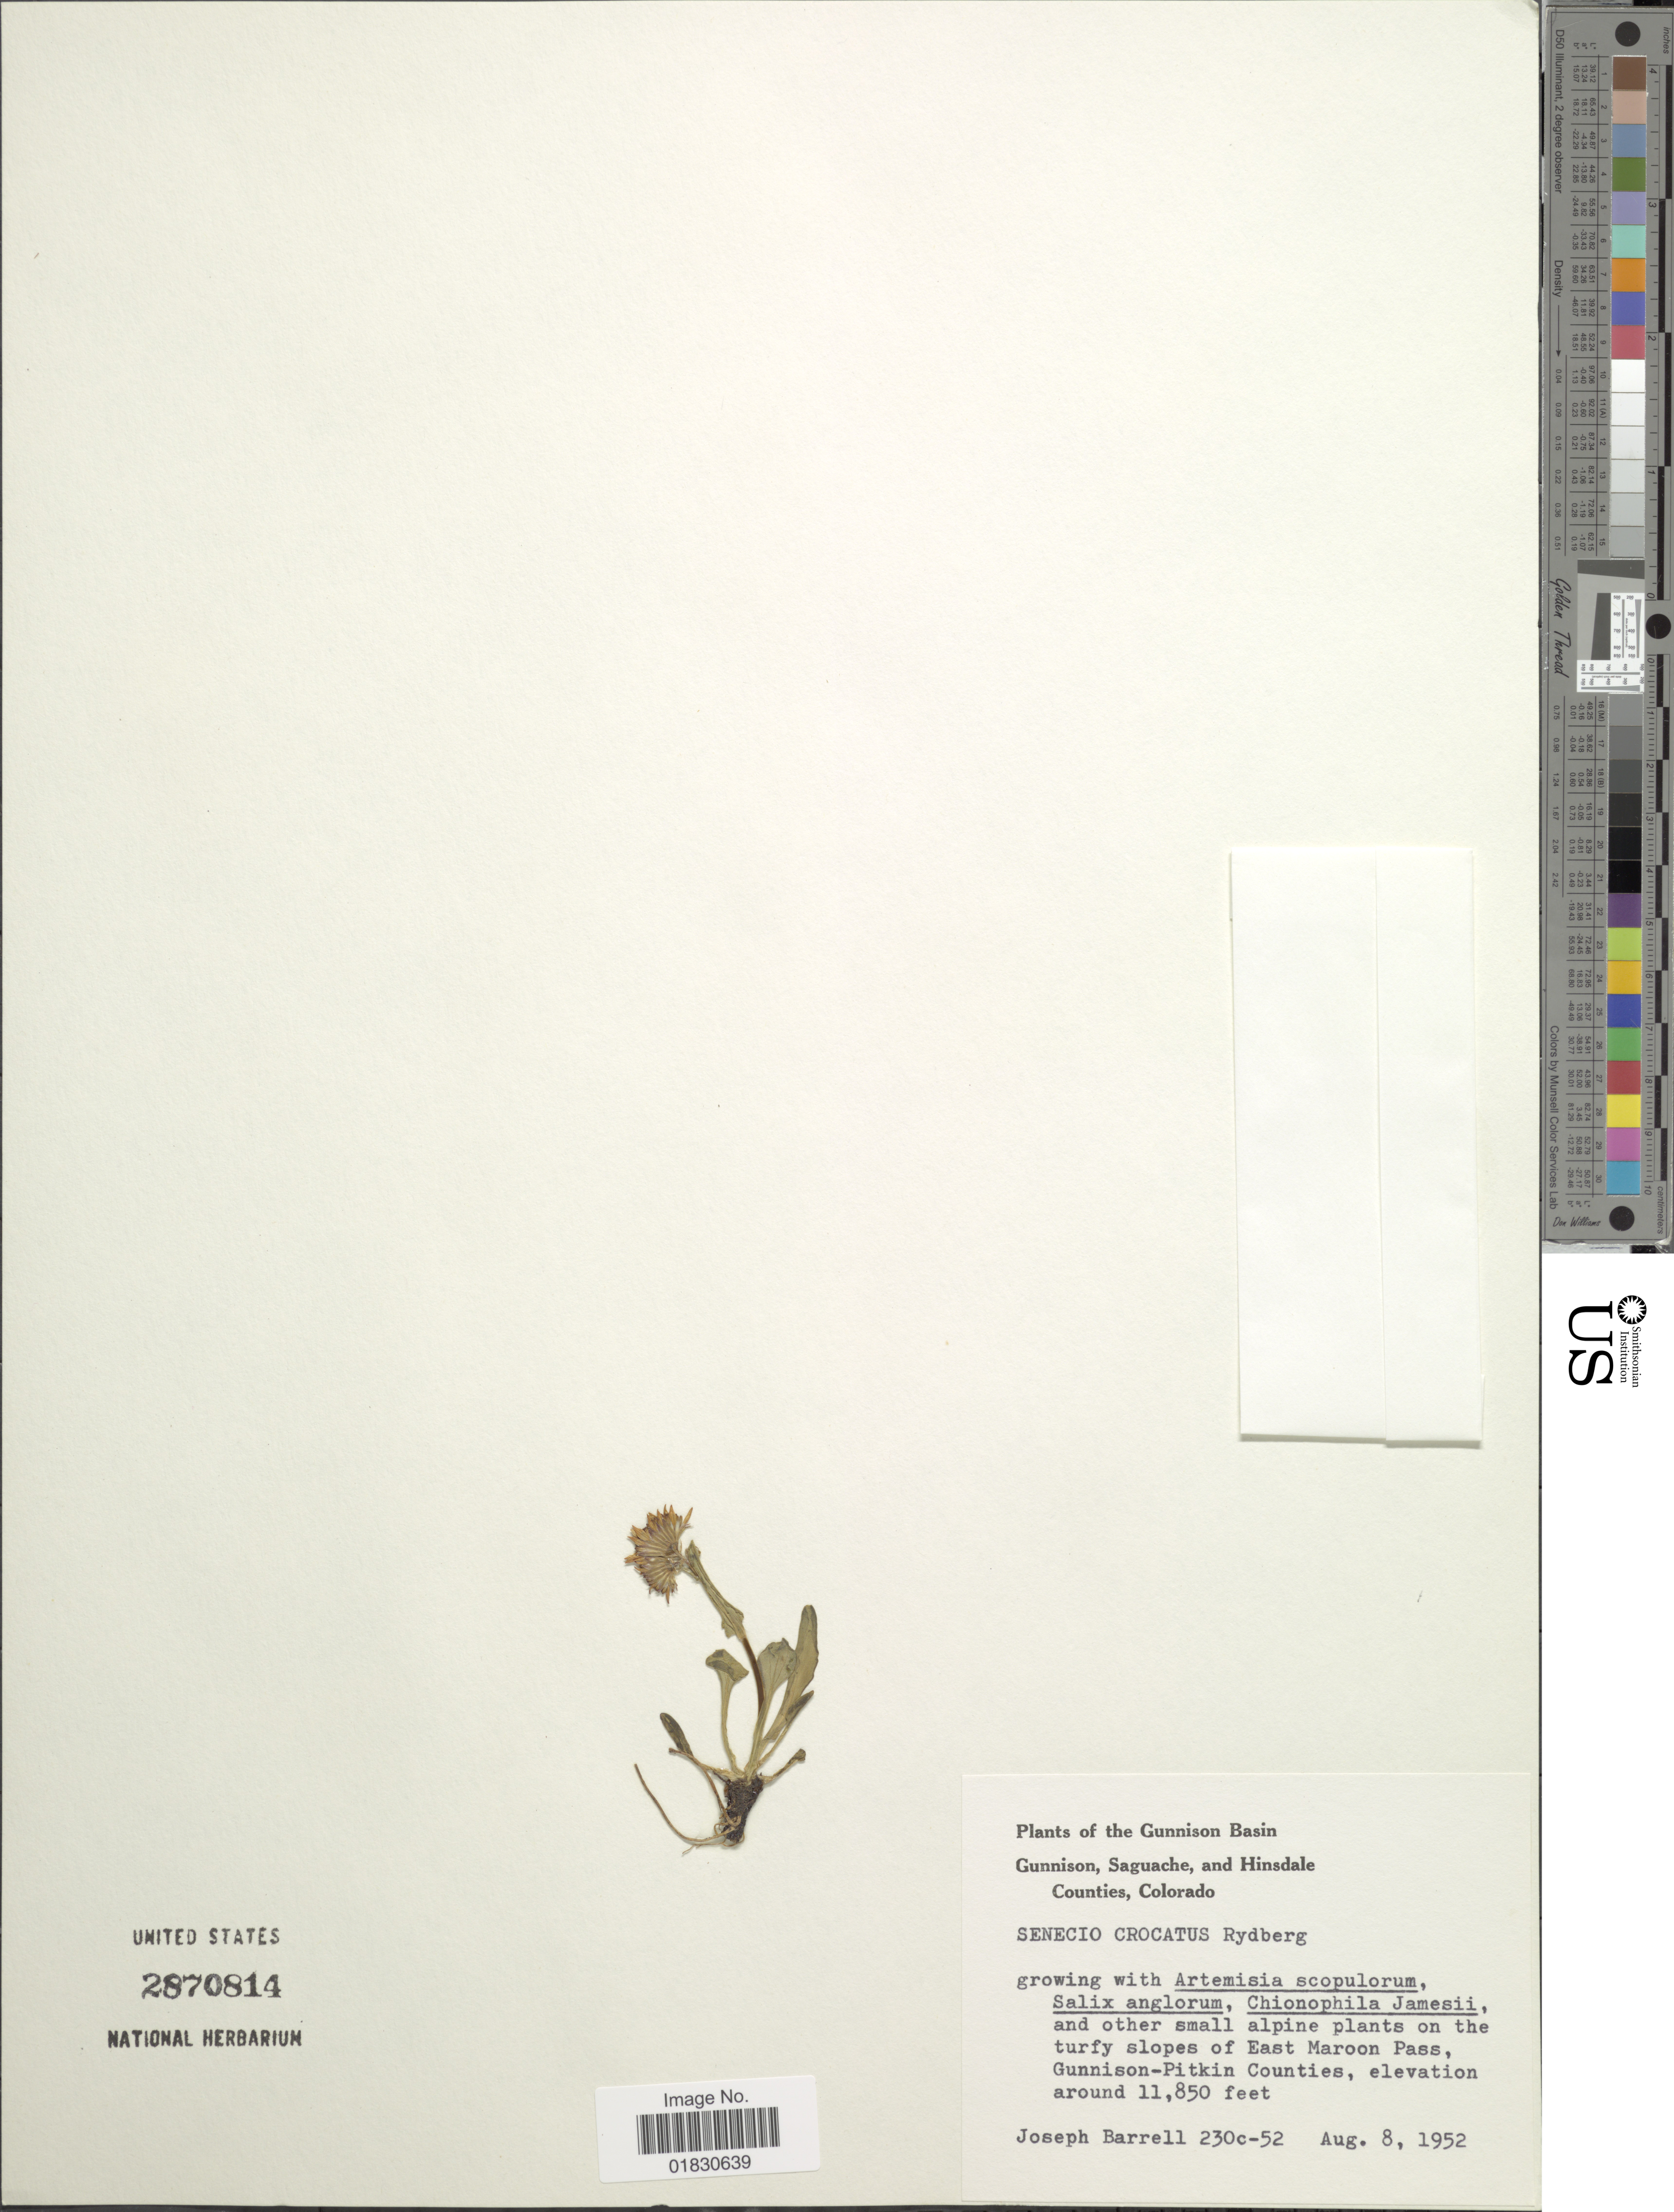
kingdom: Plantae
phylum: Tracheophyta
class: Magnoliopsida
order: Asterales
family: Asteraceae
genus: Packera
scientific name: Packera crocata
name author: (Rydb.) W.A. Weber & Á. Löve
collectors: J. Barrell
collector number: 230c-52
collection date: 1952-08-08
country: United States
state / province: Colorado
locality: The Gunnison Basin, Gunnison, Saguache, and Hinsdale Counties, Colorado, On the turfy slopes of East Maroon Pass, Gunnison-Pitkin Counties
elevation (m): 3612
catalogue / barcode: US 2870814